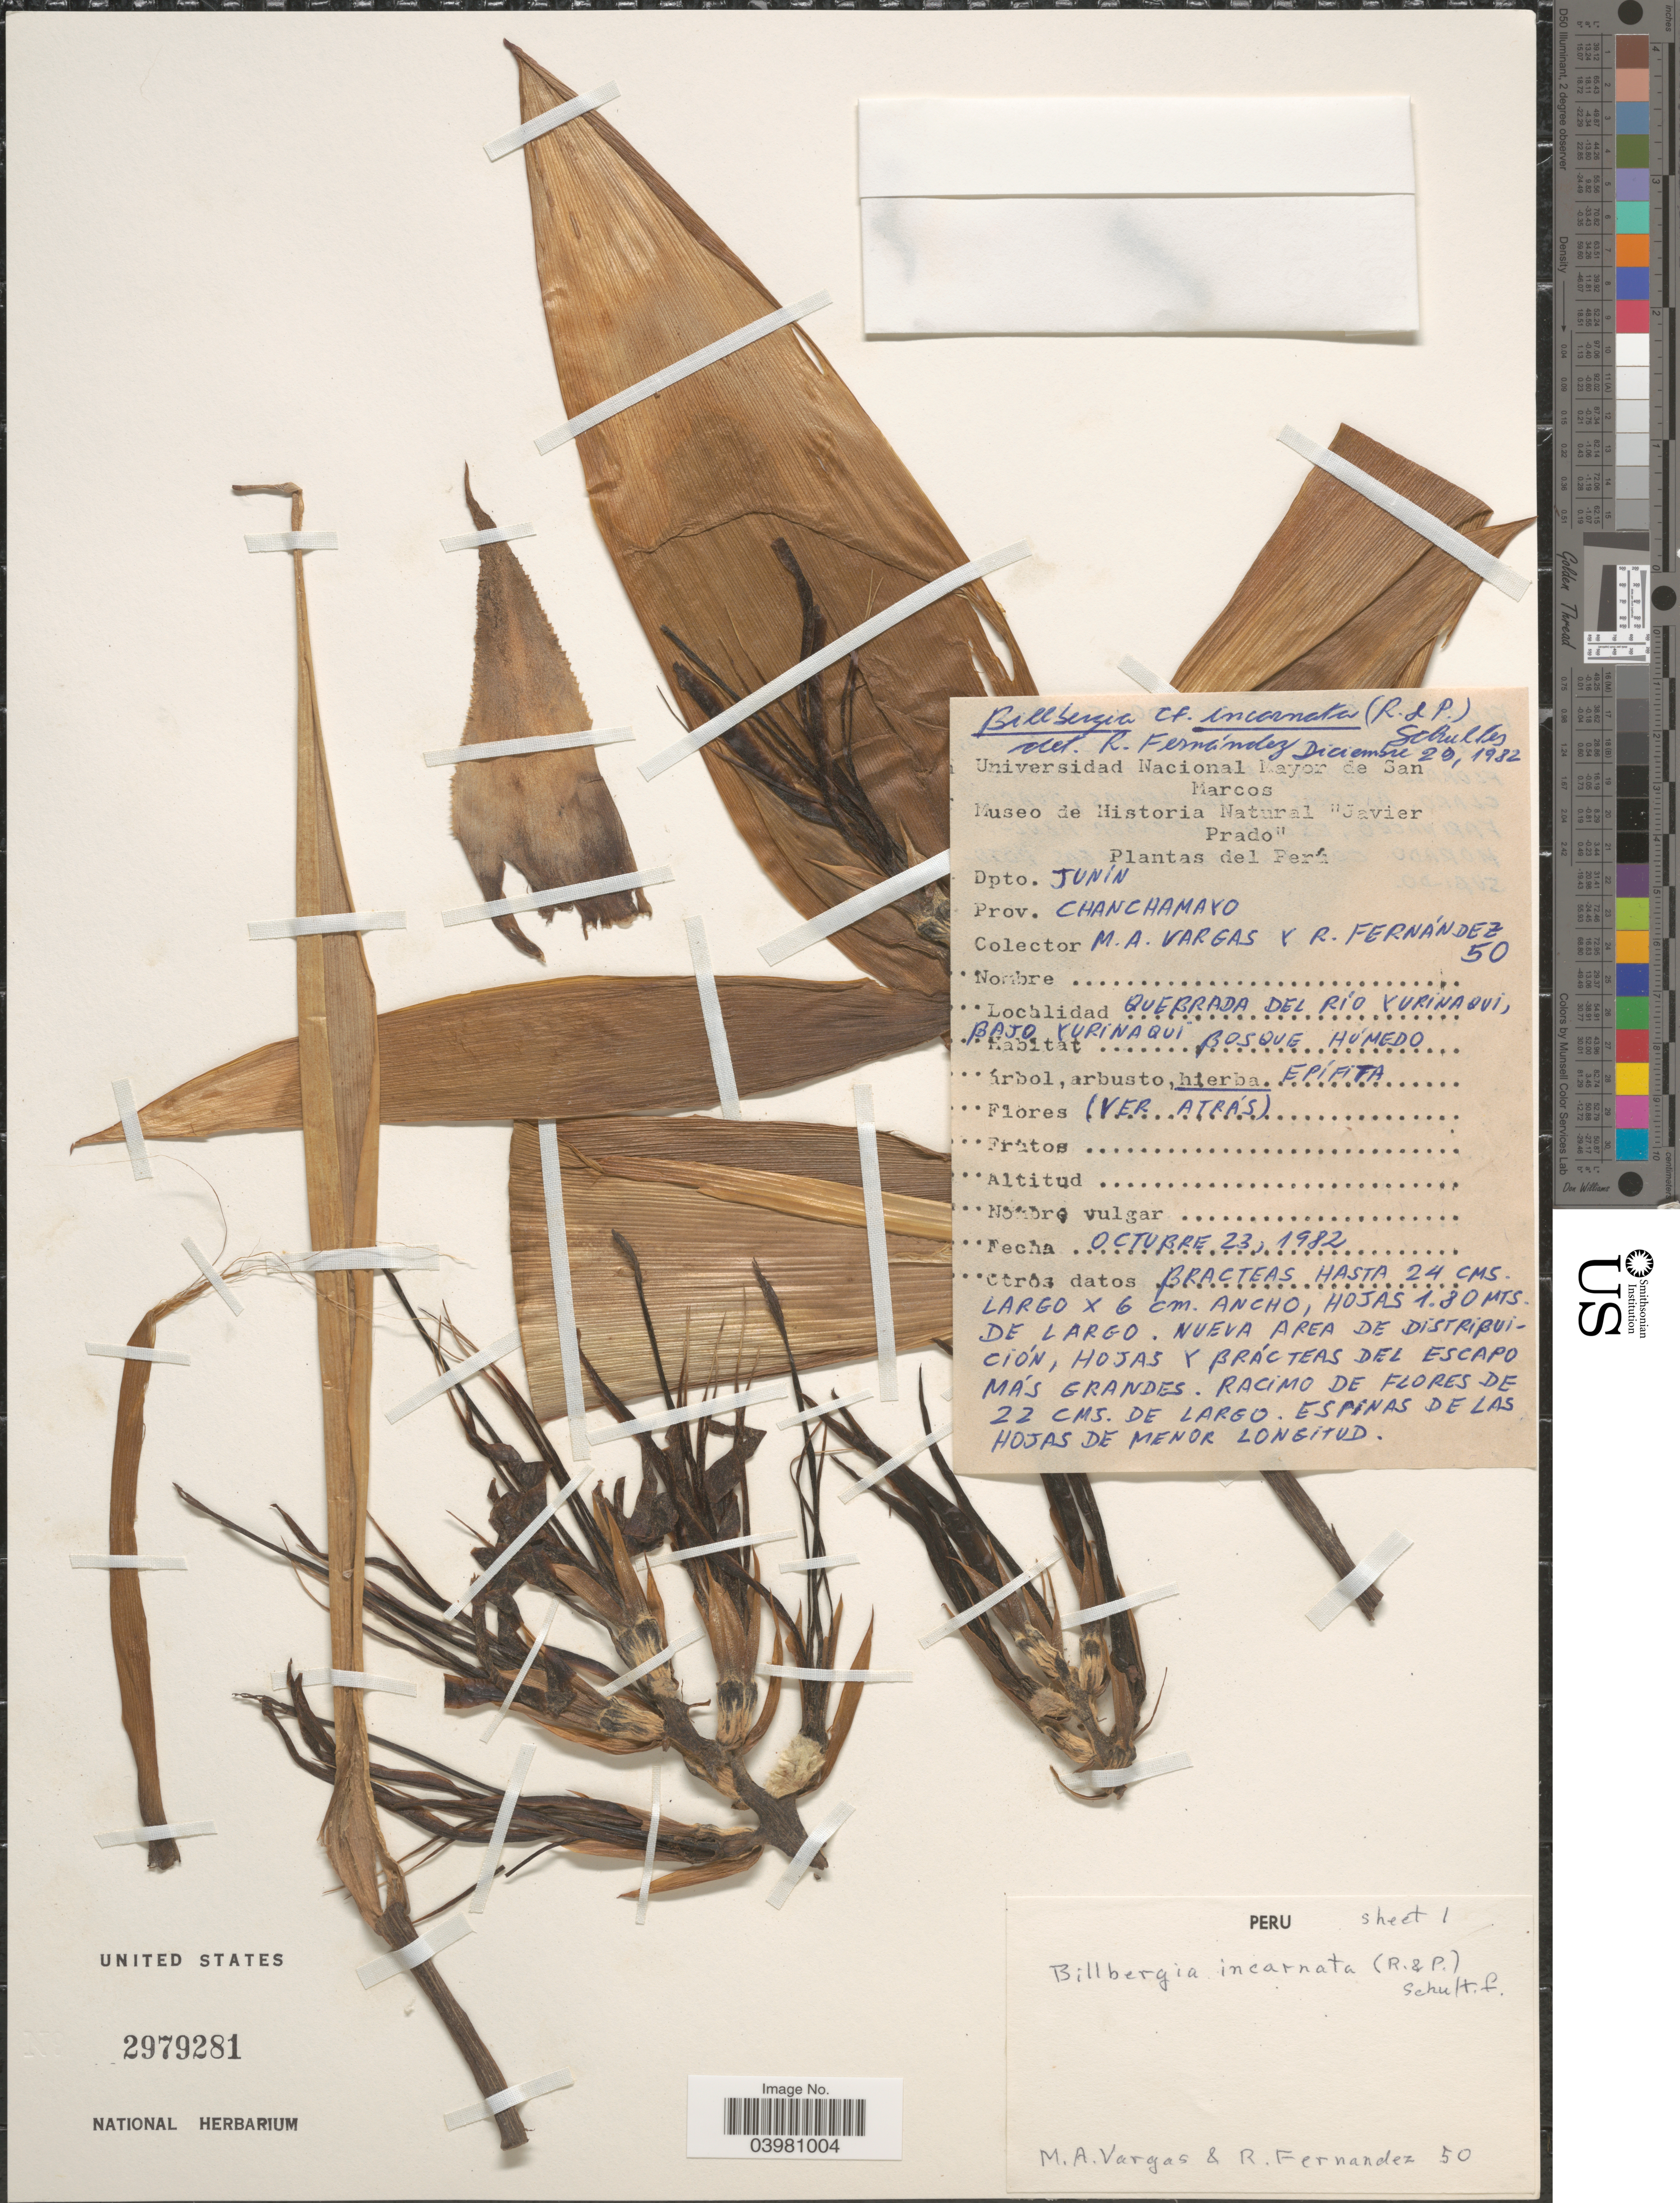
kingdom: Plantae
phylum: Tracheophyta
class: Liliopsida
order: Poales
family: Bromeliaceae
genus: Billbergia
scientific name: Billbergia incarnata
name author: (Ruiz & Pav.) Schult. & Schult. f.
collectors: M. Vargas & R. Fernández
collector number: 50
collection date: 1982-10-23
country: Peru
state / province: Junín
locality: Dpto. Junín. Chanchamayo. Quebrada del río Yurinaqui, Bajo Yurinaqui.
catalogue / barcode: US 2979281